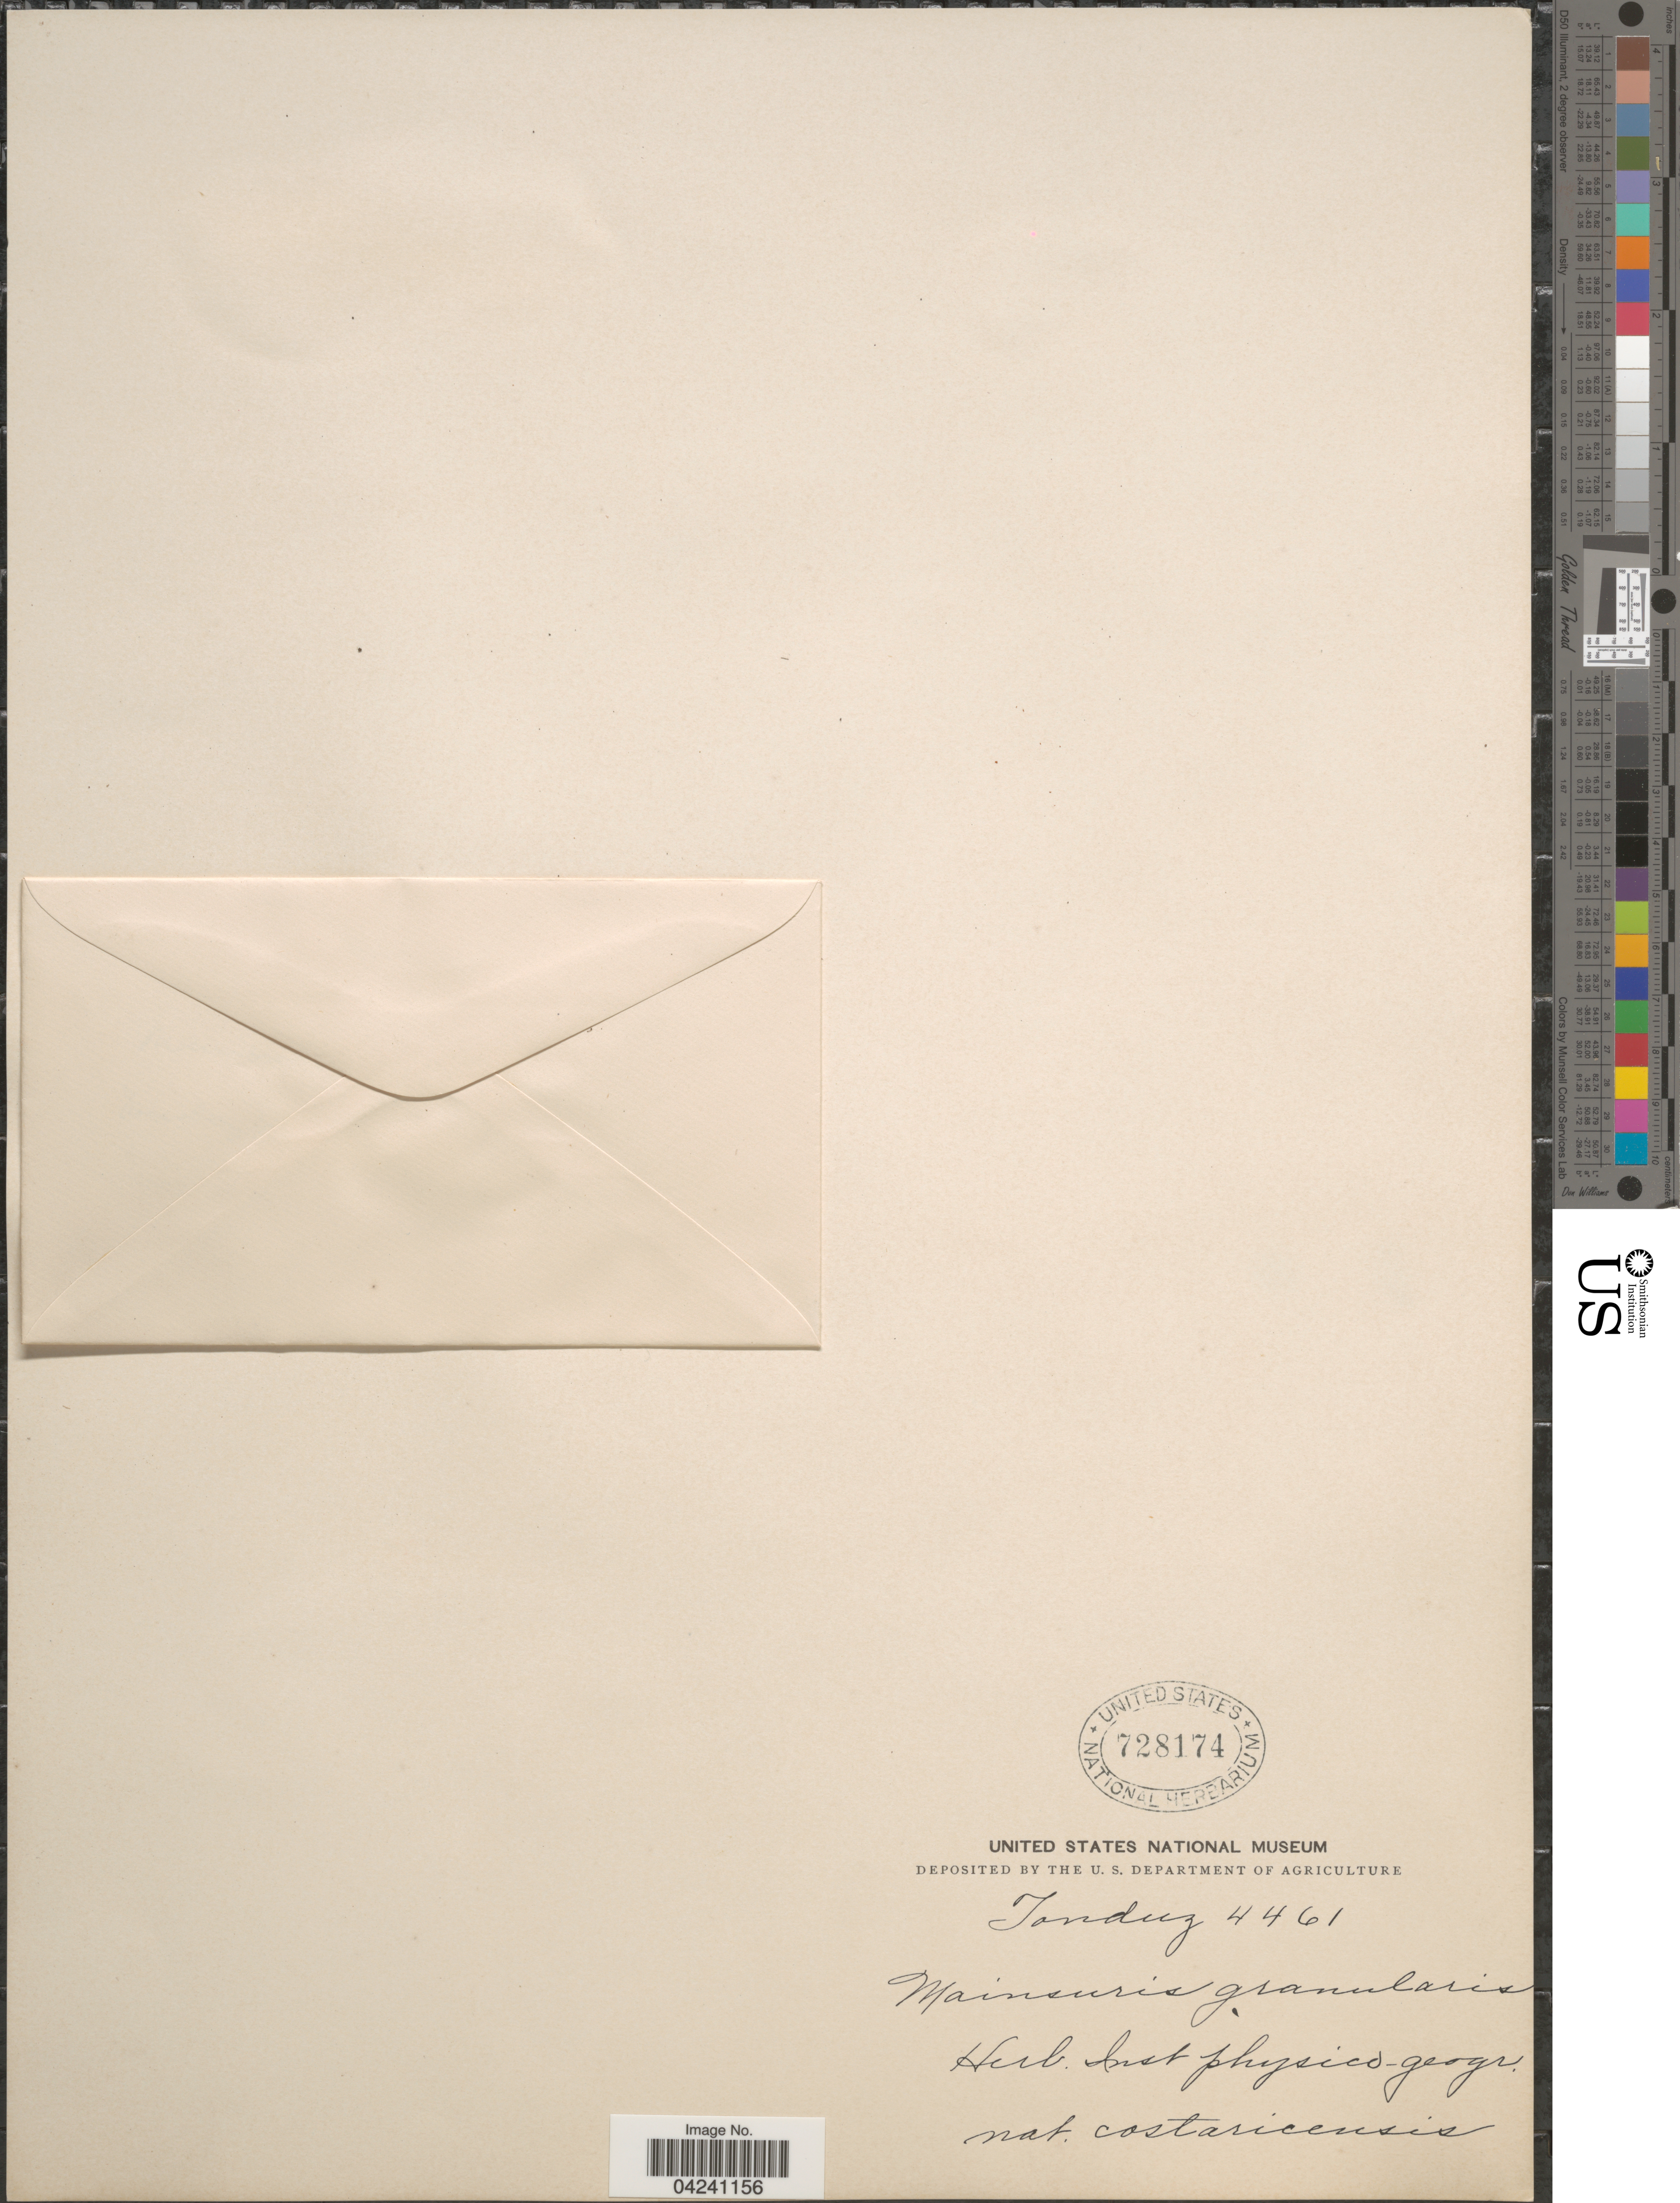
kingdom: Plantae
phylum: Tracheophyta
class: Liliopsida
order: Poales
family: Poaceae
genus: Hackelochloa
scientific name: Hackelochloa granularis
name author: (L.) Kuntze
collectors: Tonduz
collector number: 4461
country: Costa Rica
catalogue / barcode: US 728174